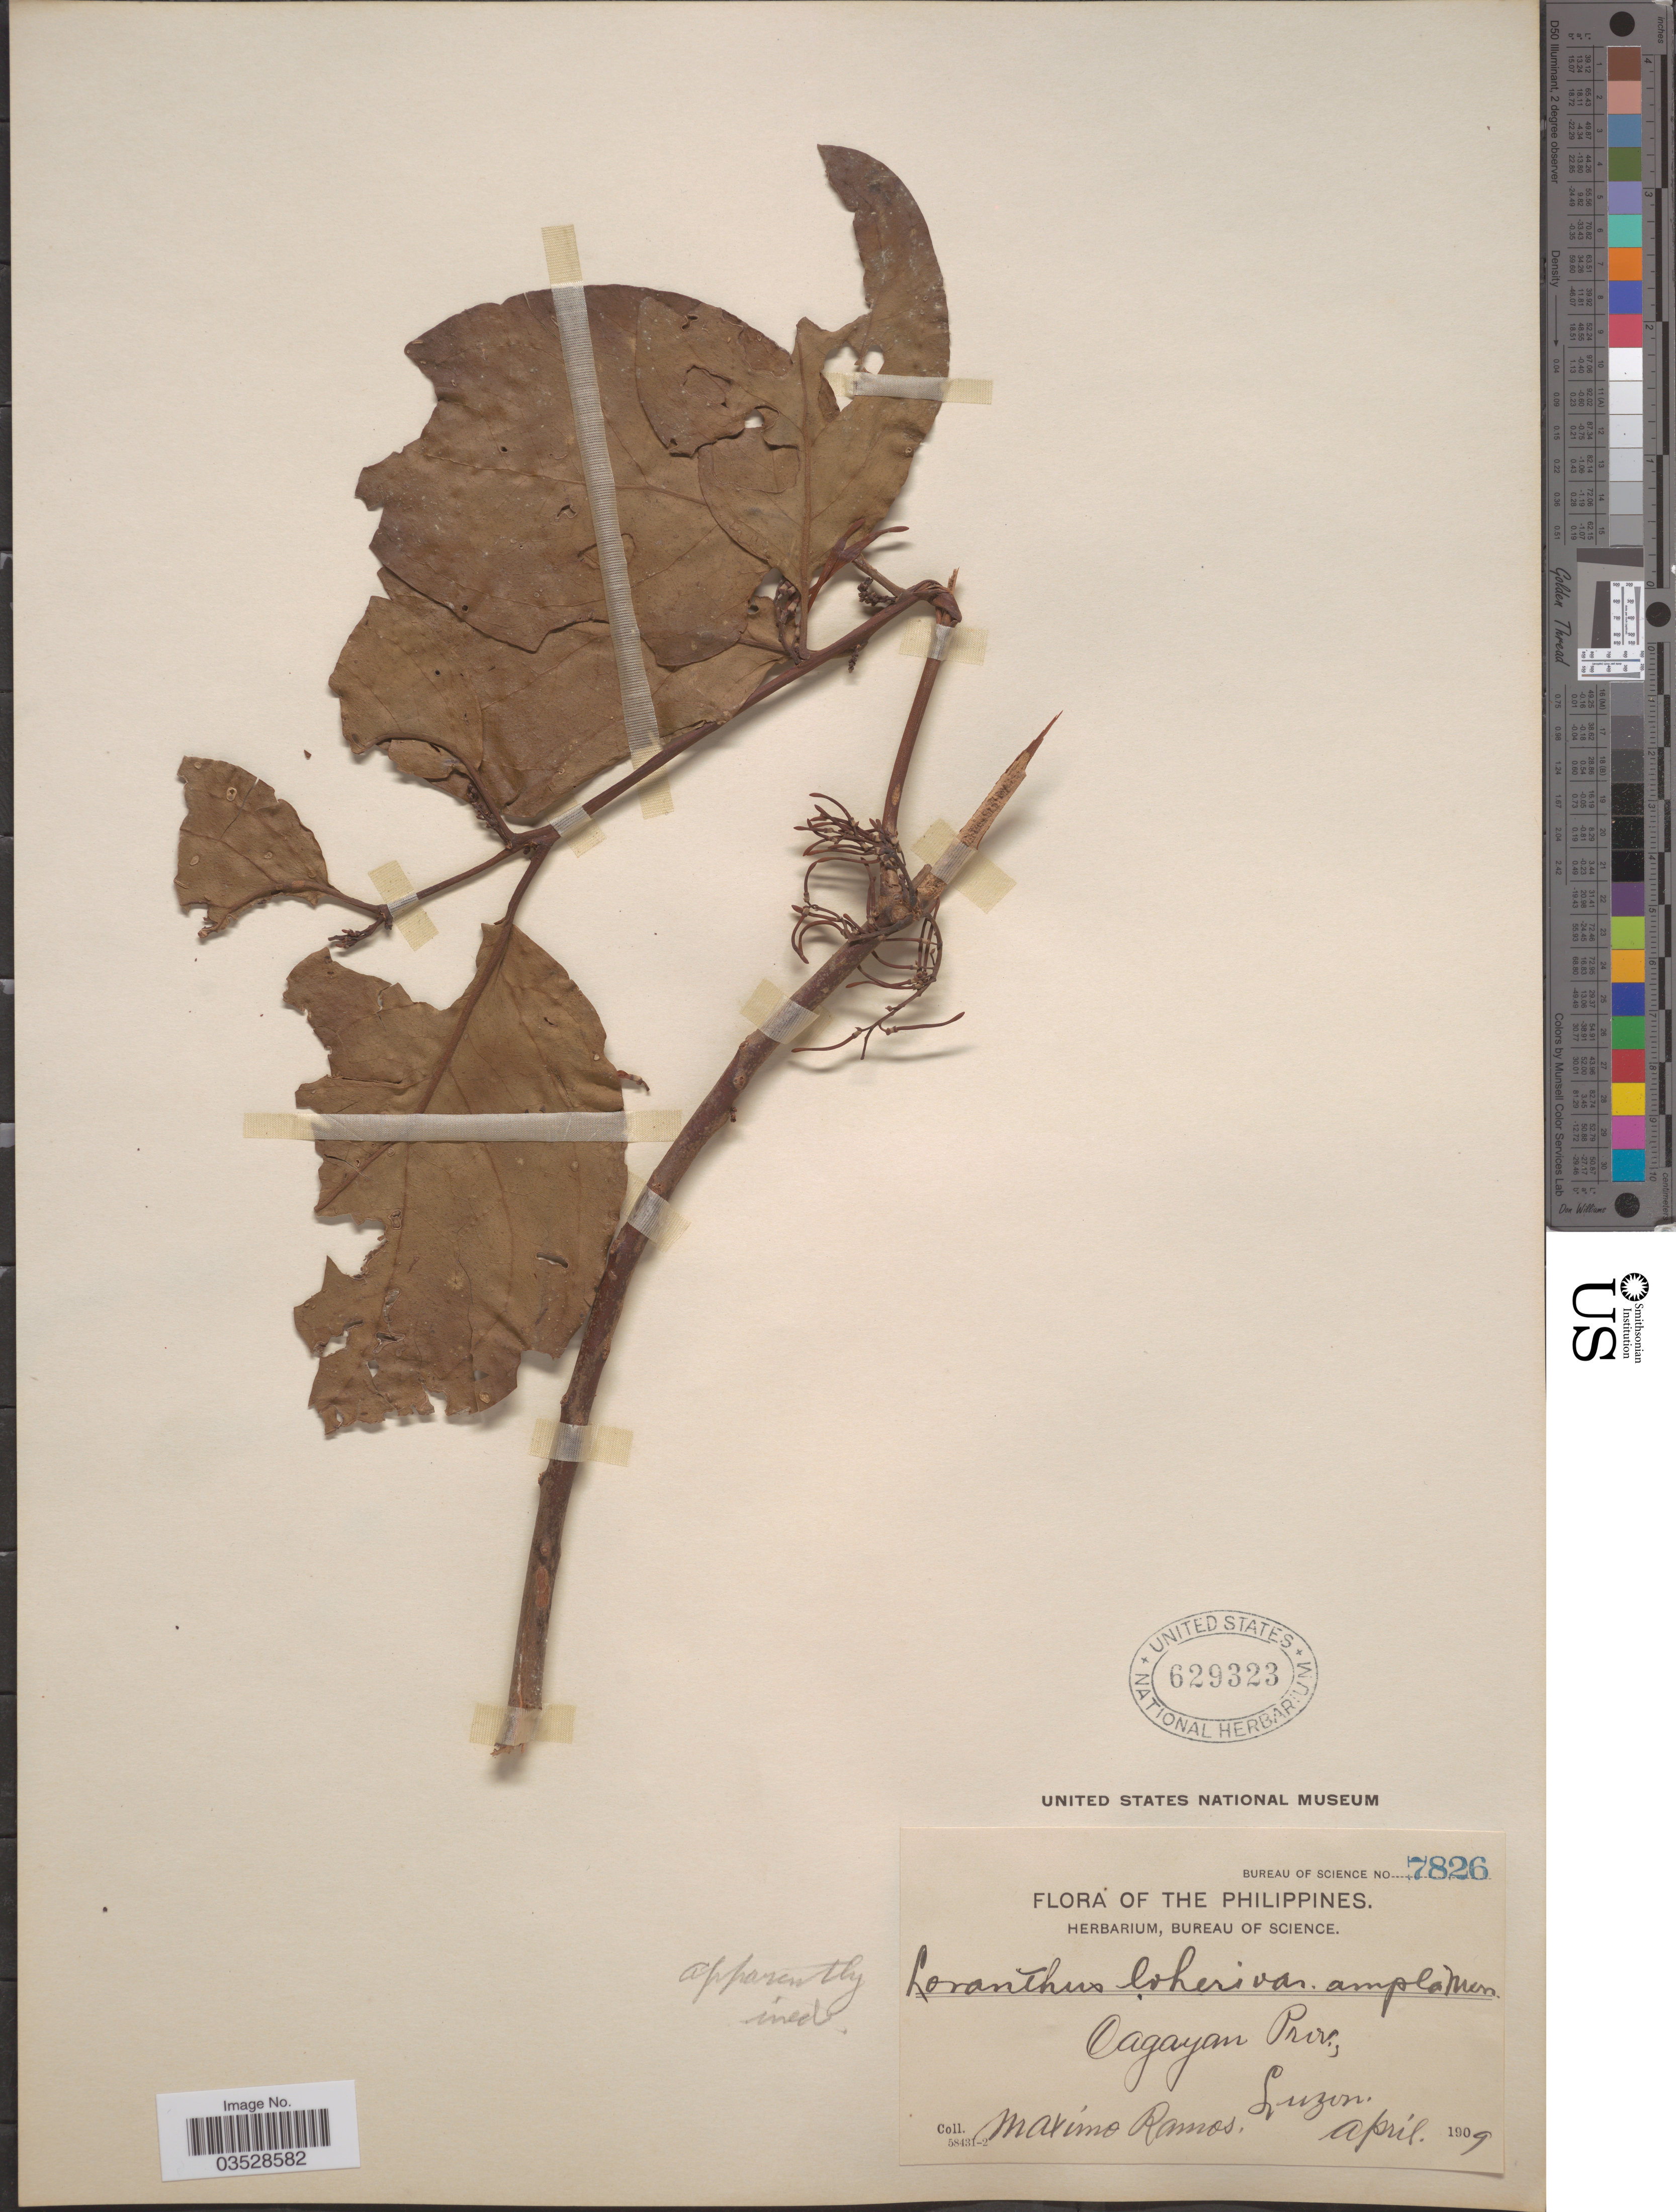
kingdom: Plantae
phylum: Tracheophyta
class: Magnoliopsida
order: Santalales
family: Loranthaceae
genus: Loranthus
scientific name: Loranthus loheri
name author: Merr.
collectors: M. Ramos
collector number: Bureau of Science 7826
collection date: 1909-04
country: Philippines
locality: Cagayan Prov., Luzon.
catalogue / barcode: US 629323